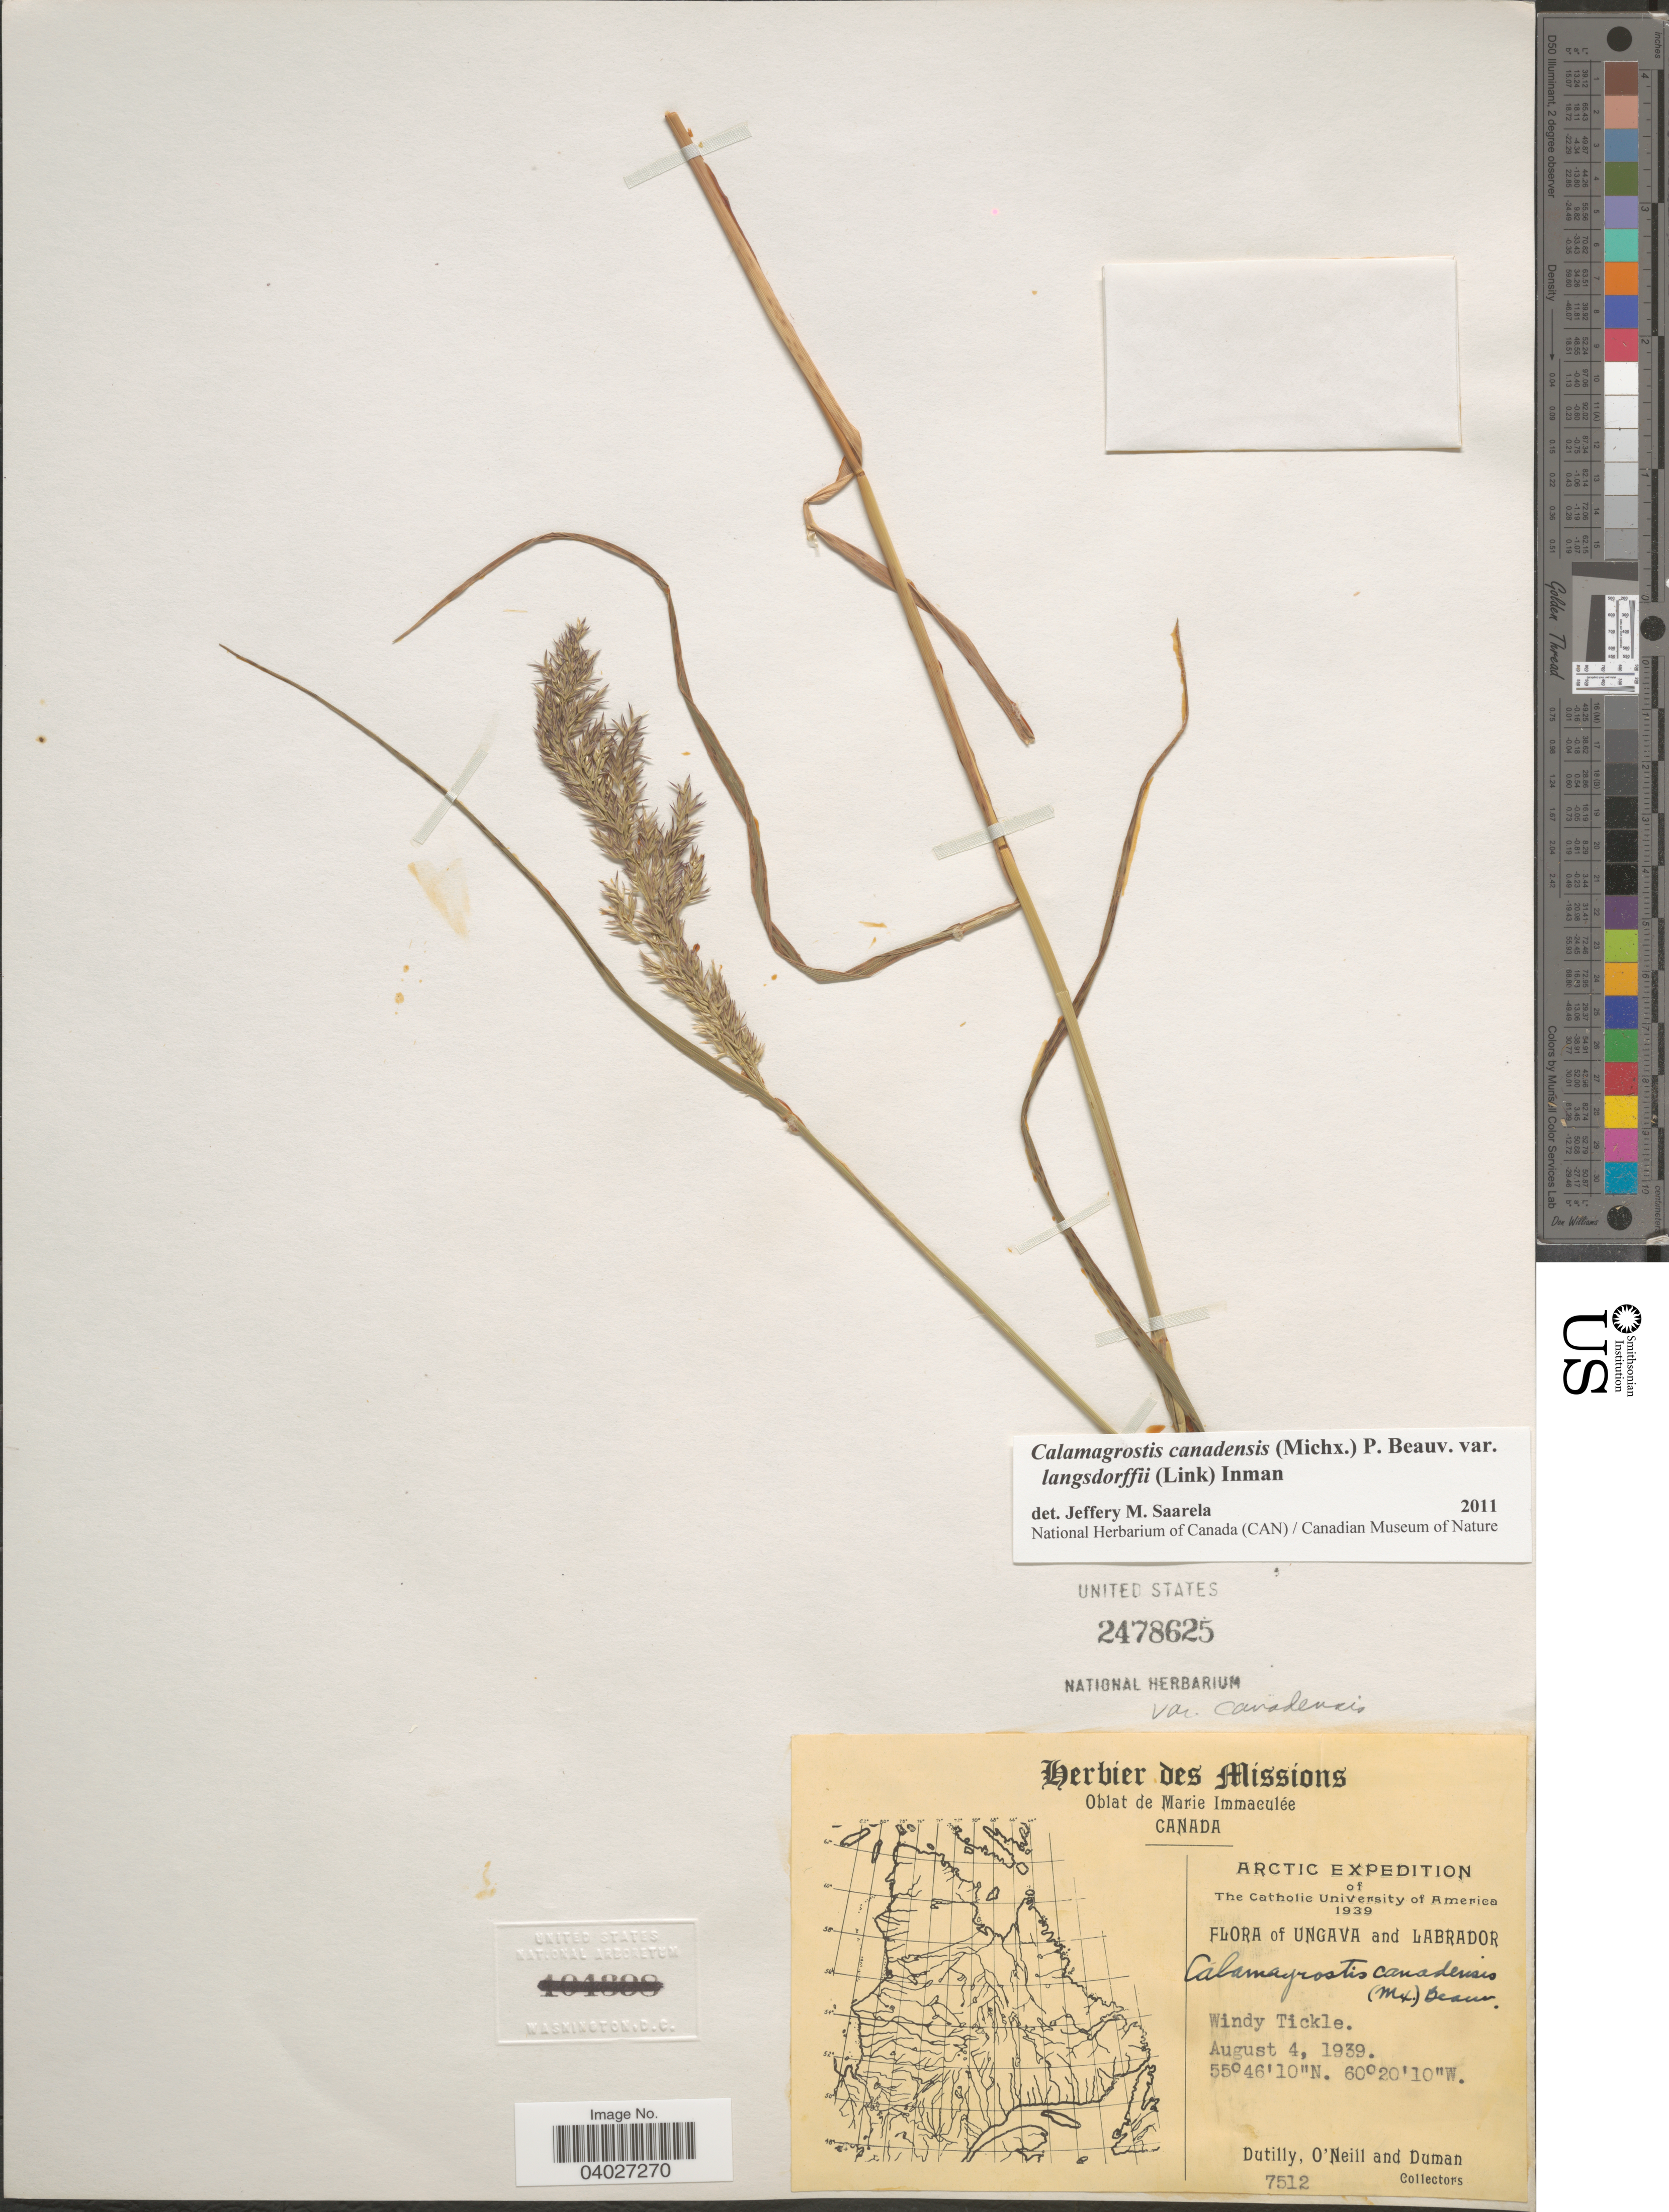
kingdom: Plantae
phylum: Tracheophyta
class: Liliopsida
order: Poales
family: Poaceae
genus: Calamagrostis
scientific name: Calamagrostis canadensis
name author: (Michx.) P. Beauv.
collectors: -. Dutilly, -. O'Neill & -. Duman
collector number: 7512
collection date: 1939-08-04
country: Canada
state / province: Newfoundland and Labrador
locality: Ungava and Labrador. Windy Tickle.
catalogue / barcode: US 2478625